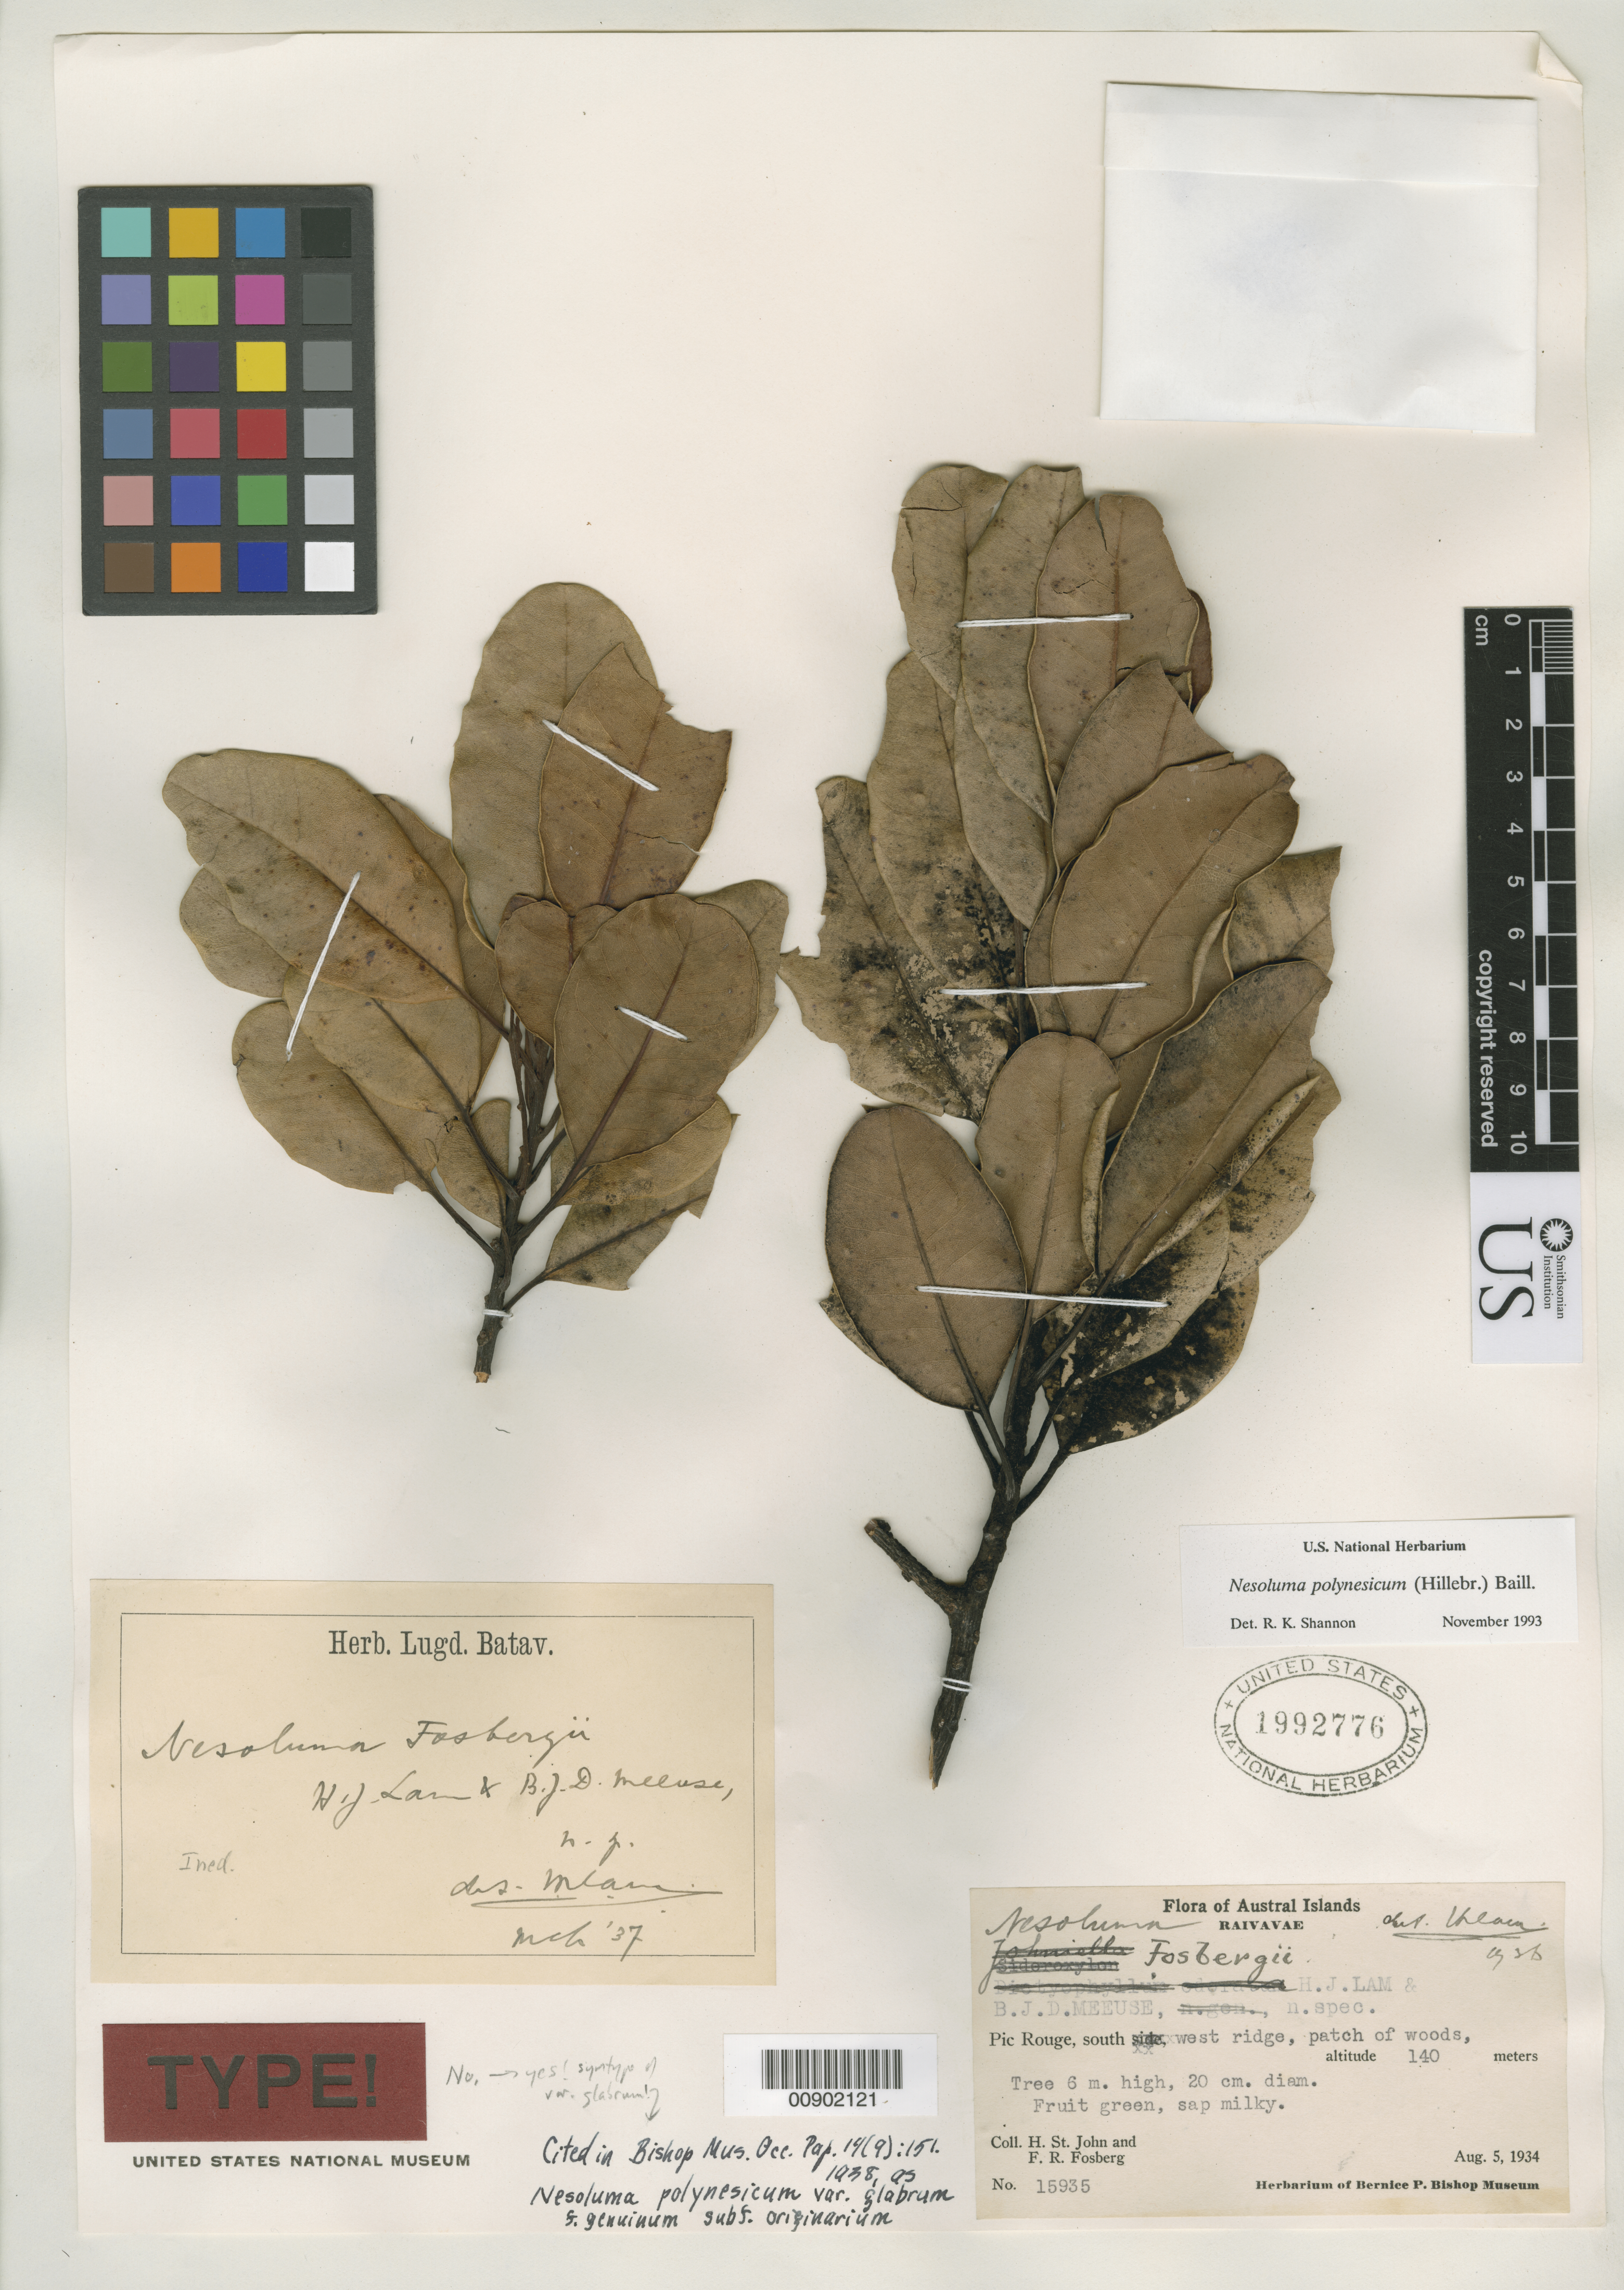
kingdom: Plantae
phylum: Tracheophyta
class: Magnoliopsida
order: Ericales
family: Sapotaceae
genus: Nesoluma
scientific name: Nesoluma polynesicum var. glabrum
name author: H.J. Lam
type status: Syntype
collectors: H. St. John & F. R. Fosberg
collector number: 15935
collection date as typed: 05 Aug 1934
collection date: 1934-08-05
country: French Polynesia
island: Raivavae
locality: Pic Rouge, southwest ridge, patch of woods.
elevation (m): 140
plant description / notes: Specimen is annotated as "Nesoluma fosbergii H.J. Lam & B.J.D. Meeuse, n. spec." (ined. name, never published). Cited under "forma a. genuinum", "subforma 1. originarium", names not validly published (lacking Latin descr. or diagn.).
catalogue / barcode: US 1992776